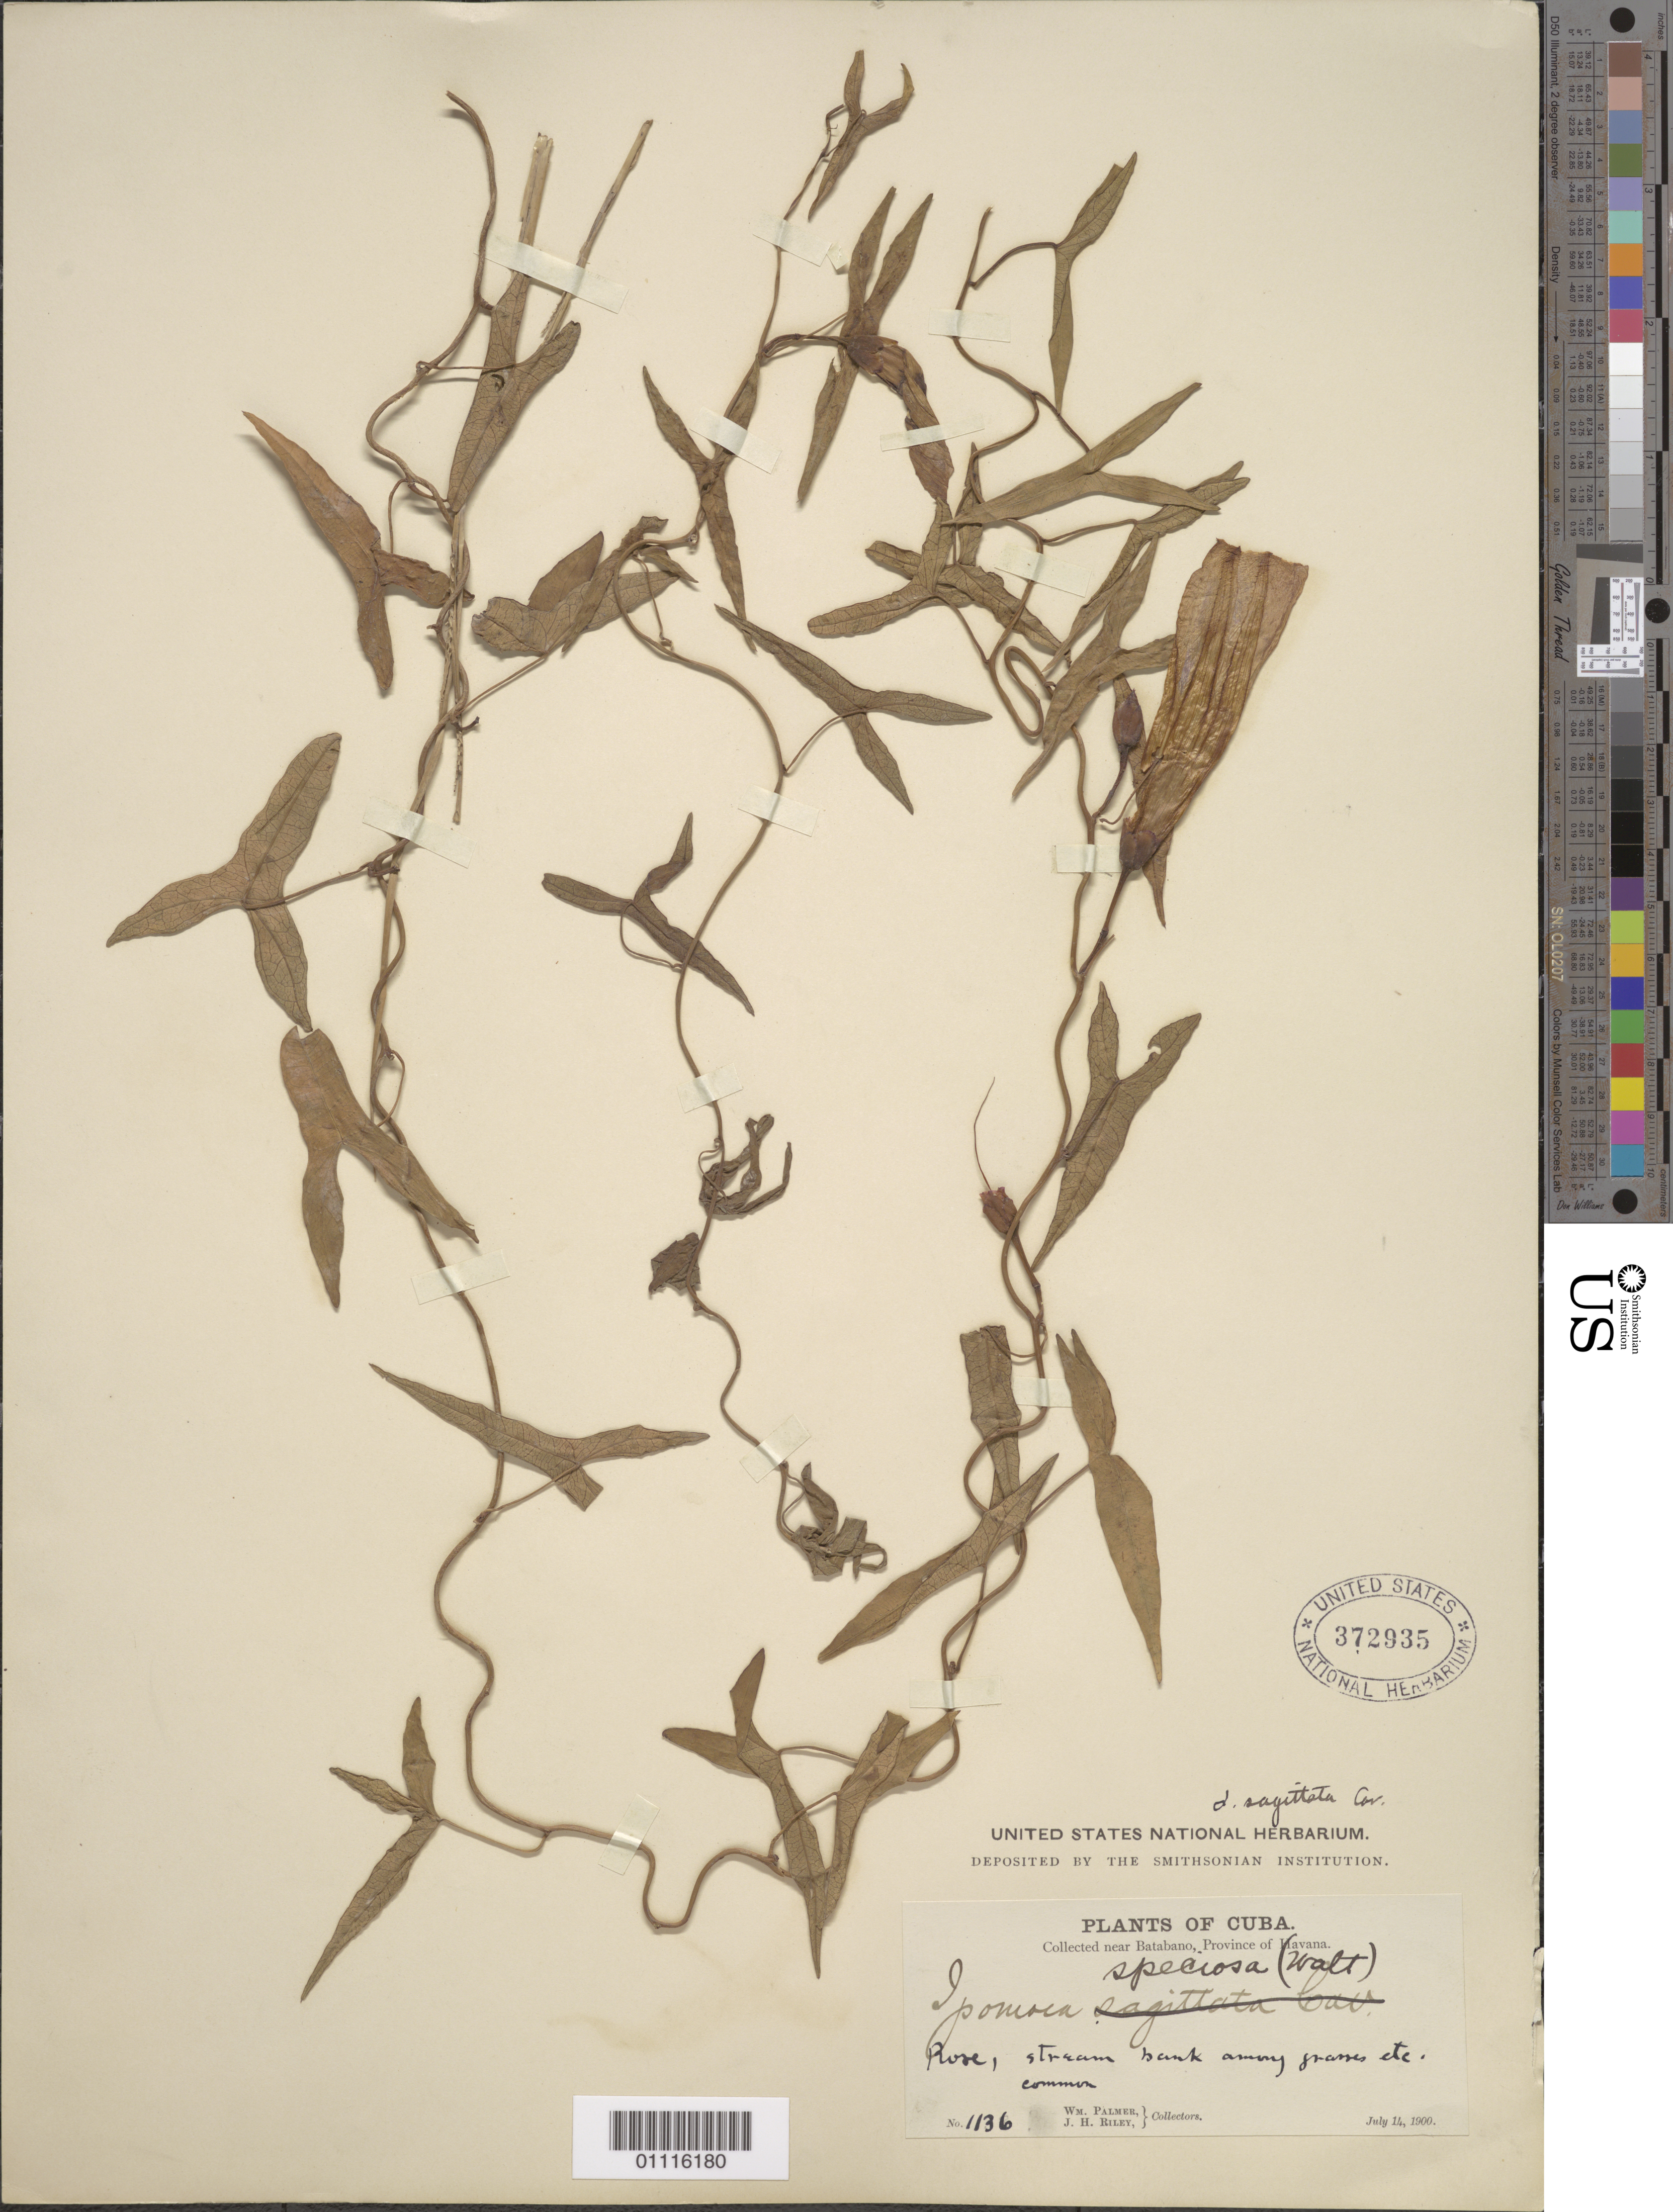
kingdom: Plantae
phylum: Tracheophyta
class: Magnoliopsida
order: Solanales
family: Convolvulaceae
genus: Ipomoea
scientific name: Ipomoea sagittata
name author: Poir.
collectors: W. Palmer & J. H. Riley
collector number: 1136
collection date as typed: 14 Jul 1900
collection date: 1900-07-14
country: Cuba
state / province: La Habana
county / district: Batabanó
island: Cuba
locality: Stream bank among grasses etc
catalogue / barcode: US 372935